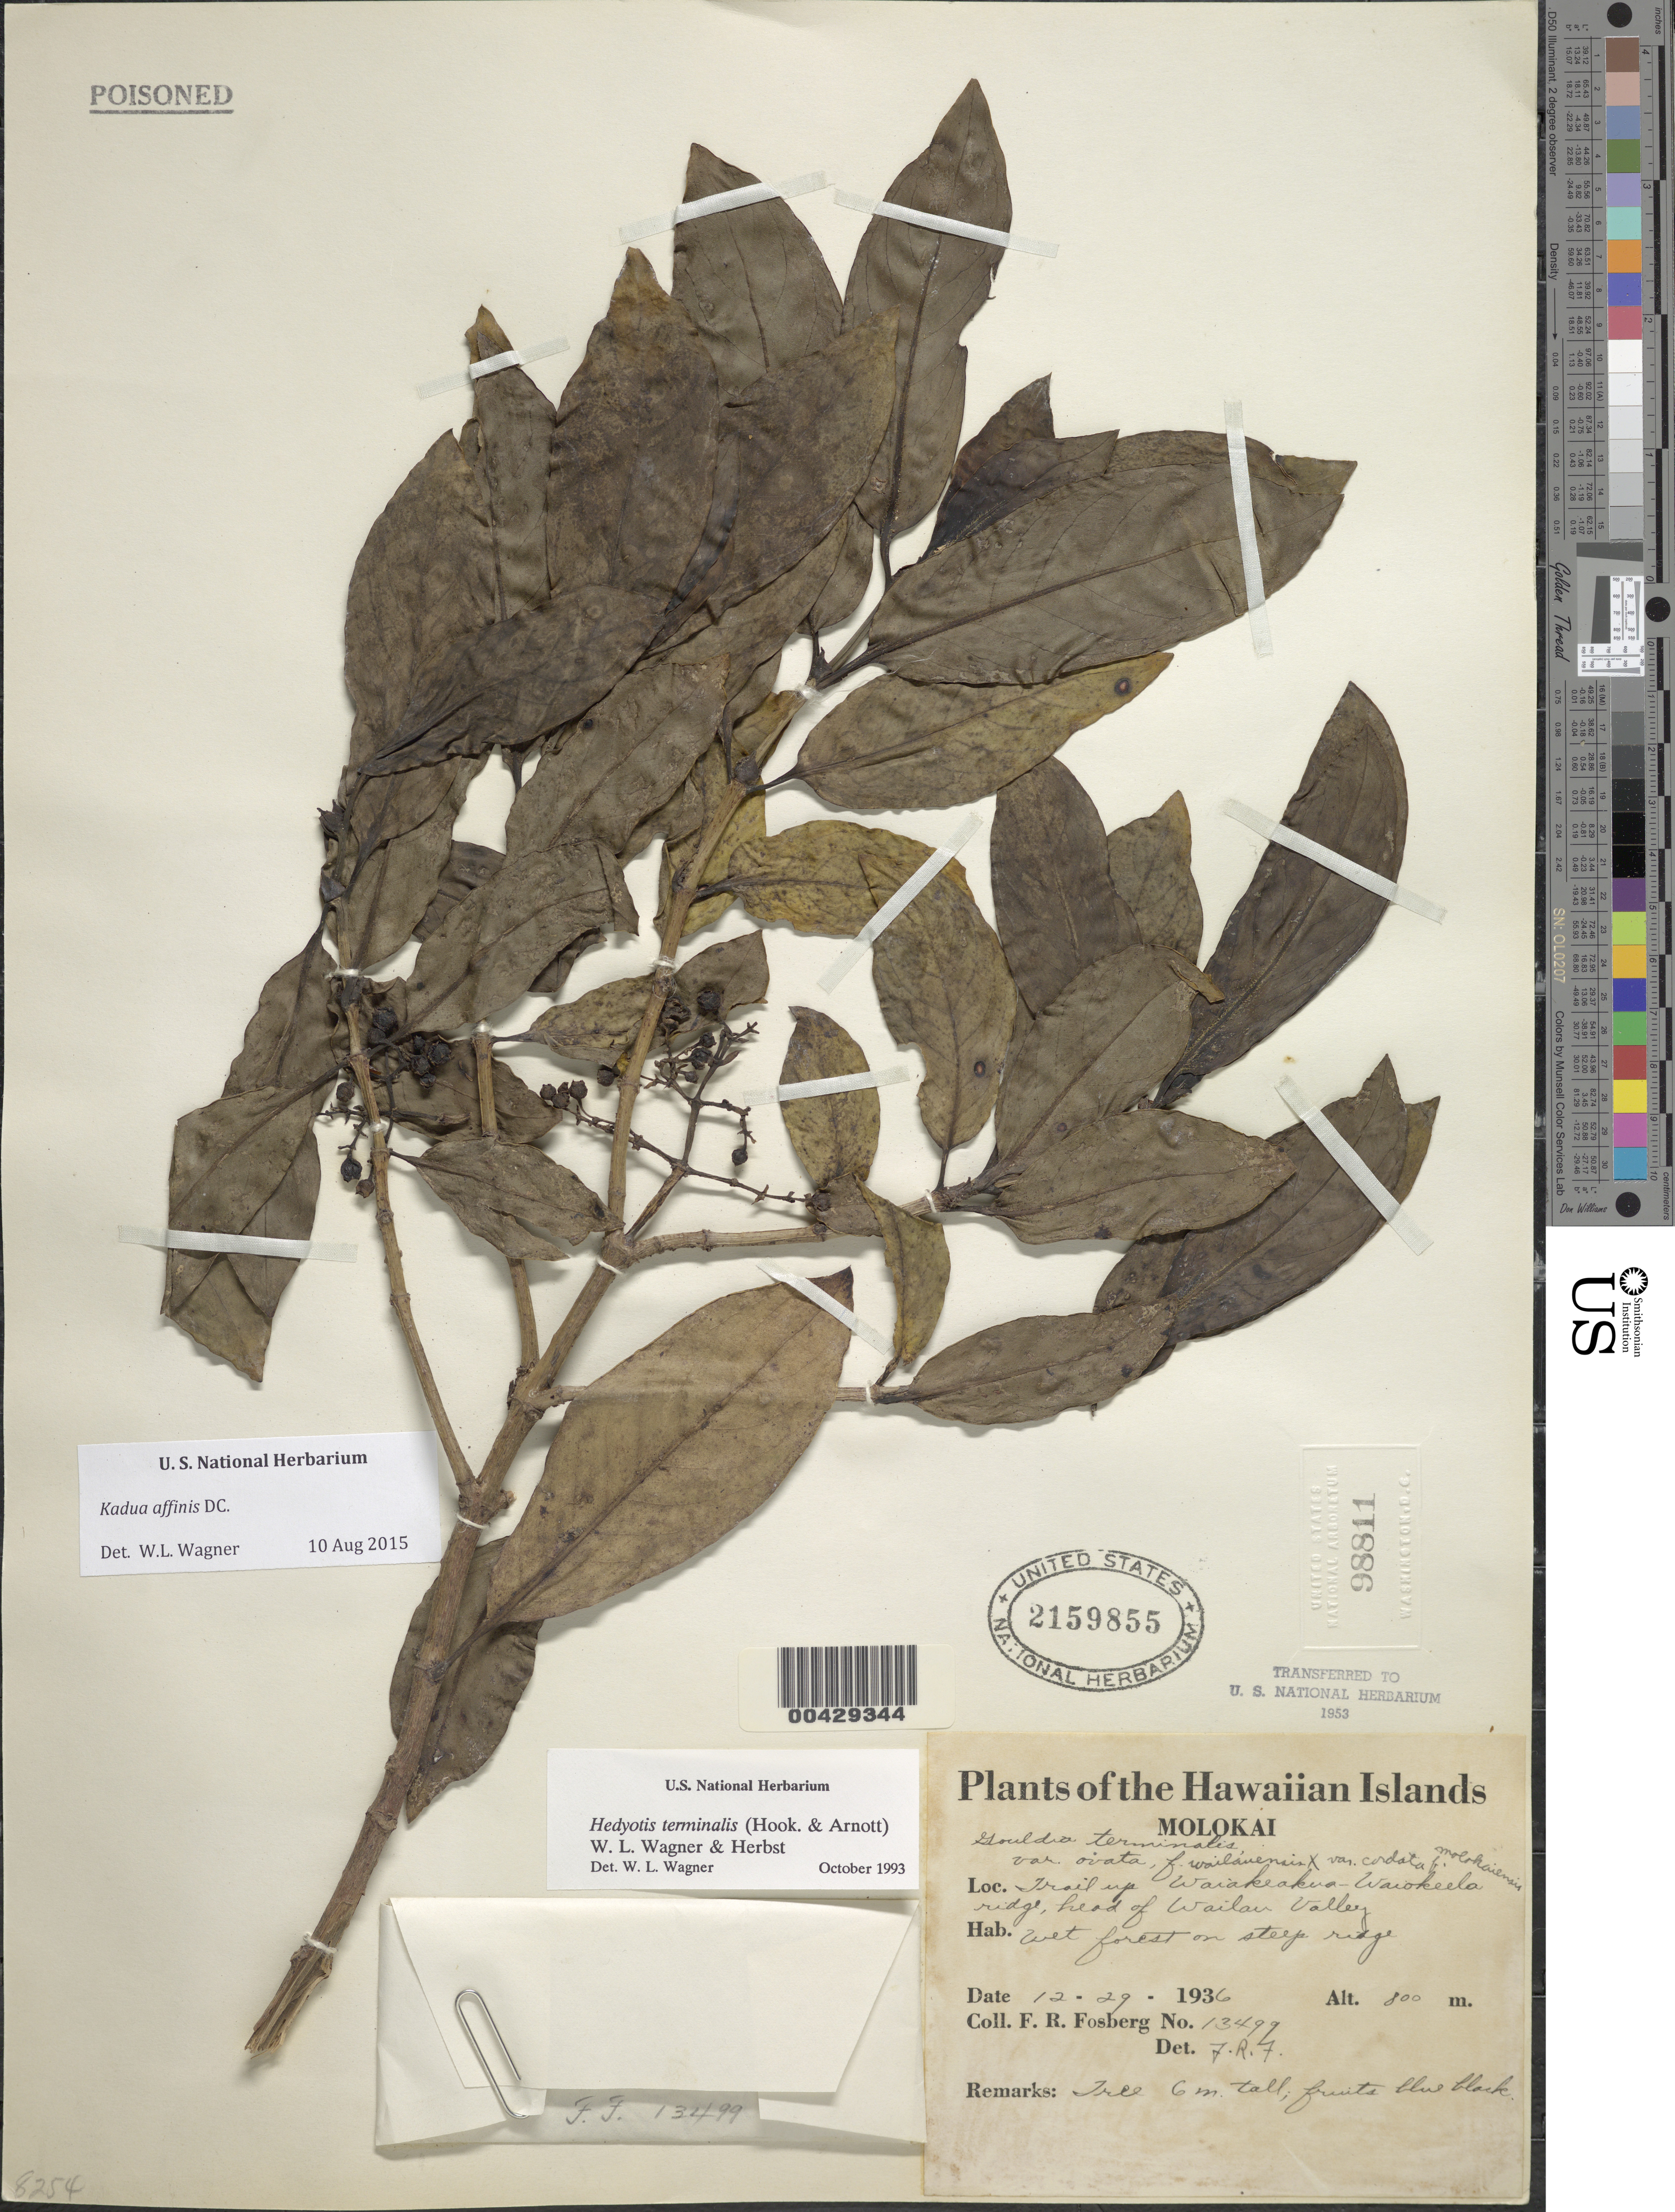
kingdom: Plantae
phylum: Tracheophyta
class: Magnoliopsida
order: Gentianales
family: Rubiaceae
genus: Kadua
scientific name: Kadua affinis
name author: DC.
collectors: F. R. Fosberg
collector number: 13499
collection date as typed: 29 Dec 1936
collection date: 1936-12-29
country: United States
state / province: Hawaii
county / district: Maui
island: Moloka'i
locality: Trail up Waiakeakua-Waiokeela ridge, head of Wailau Valley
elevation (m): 800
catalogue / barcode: US 2159855